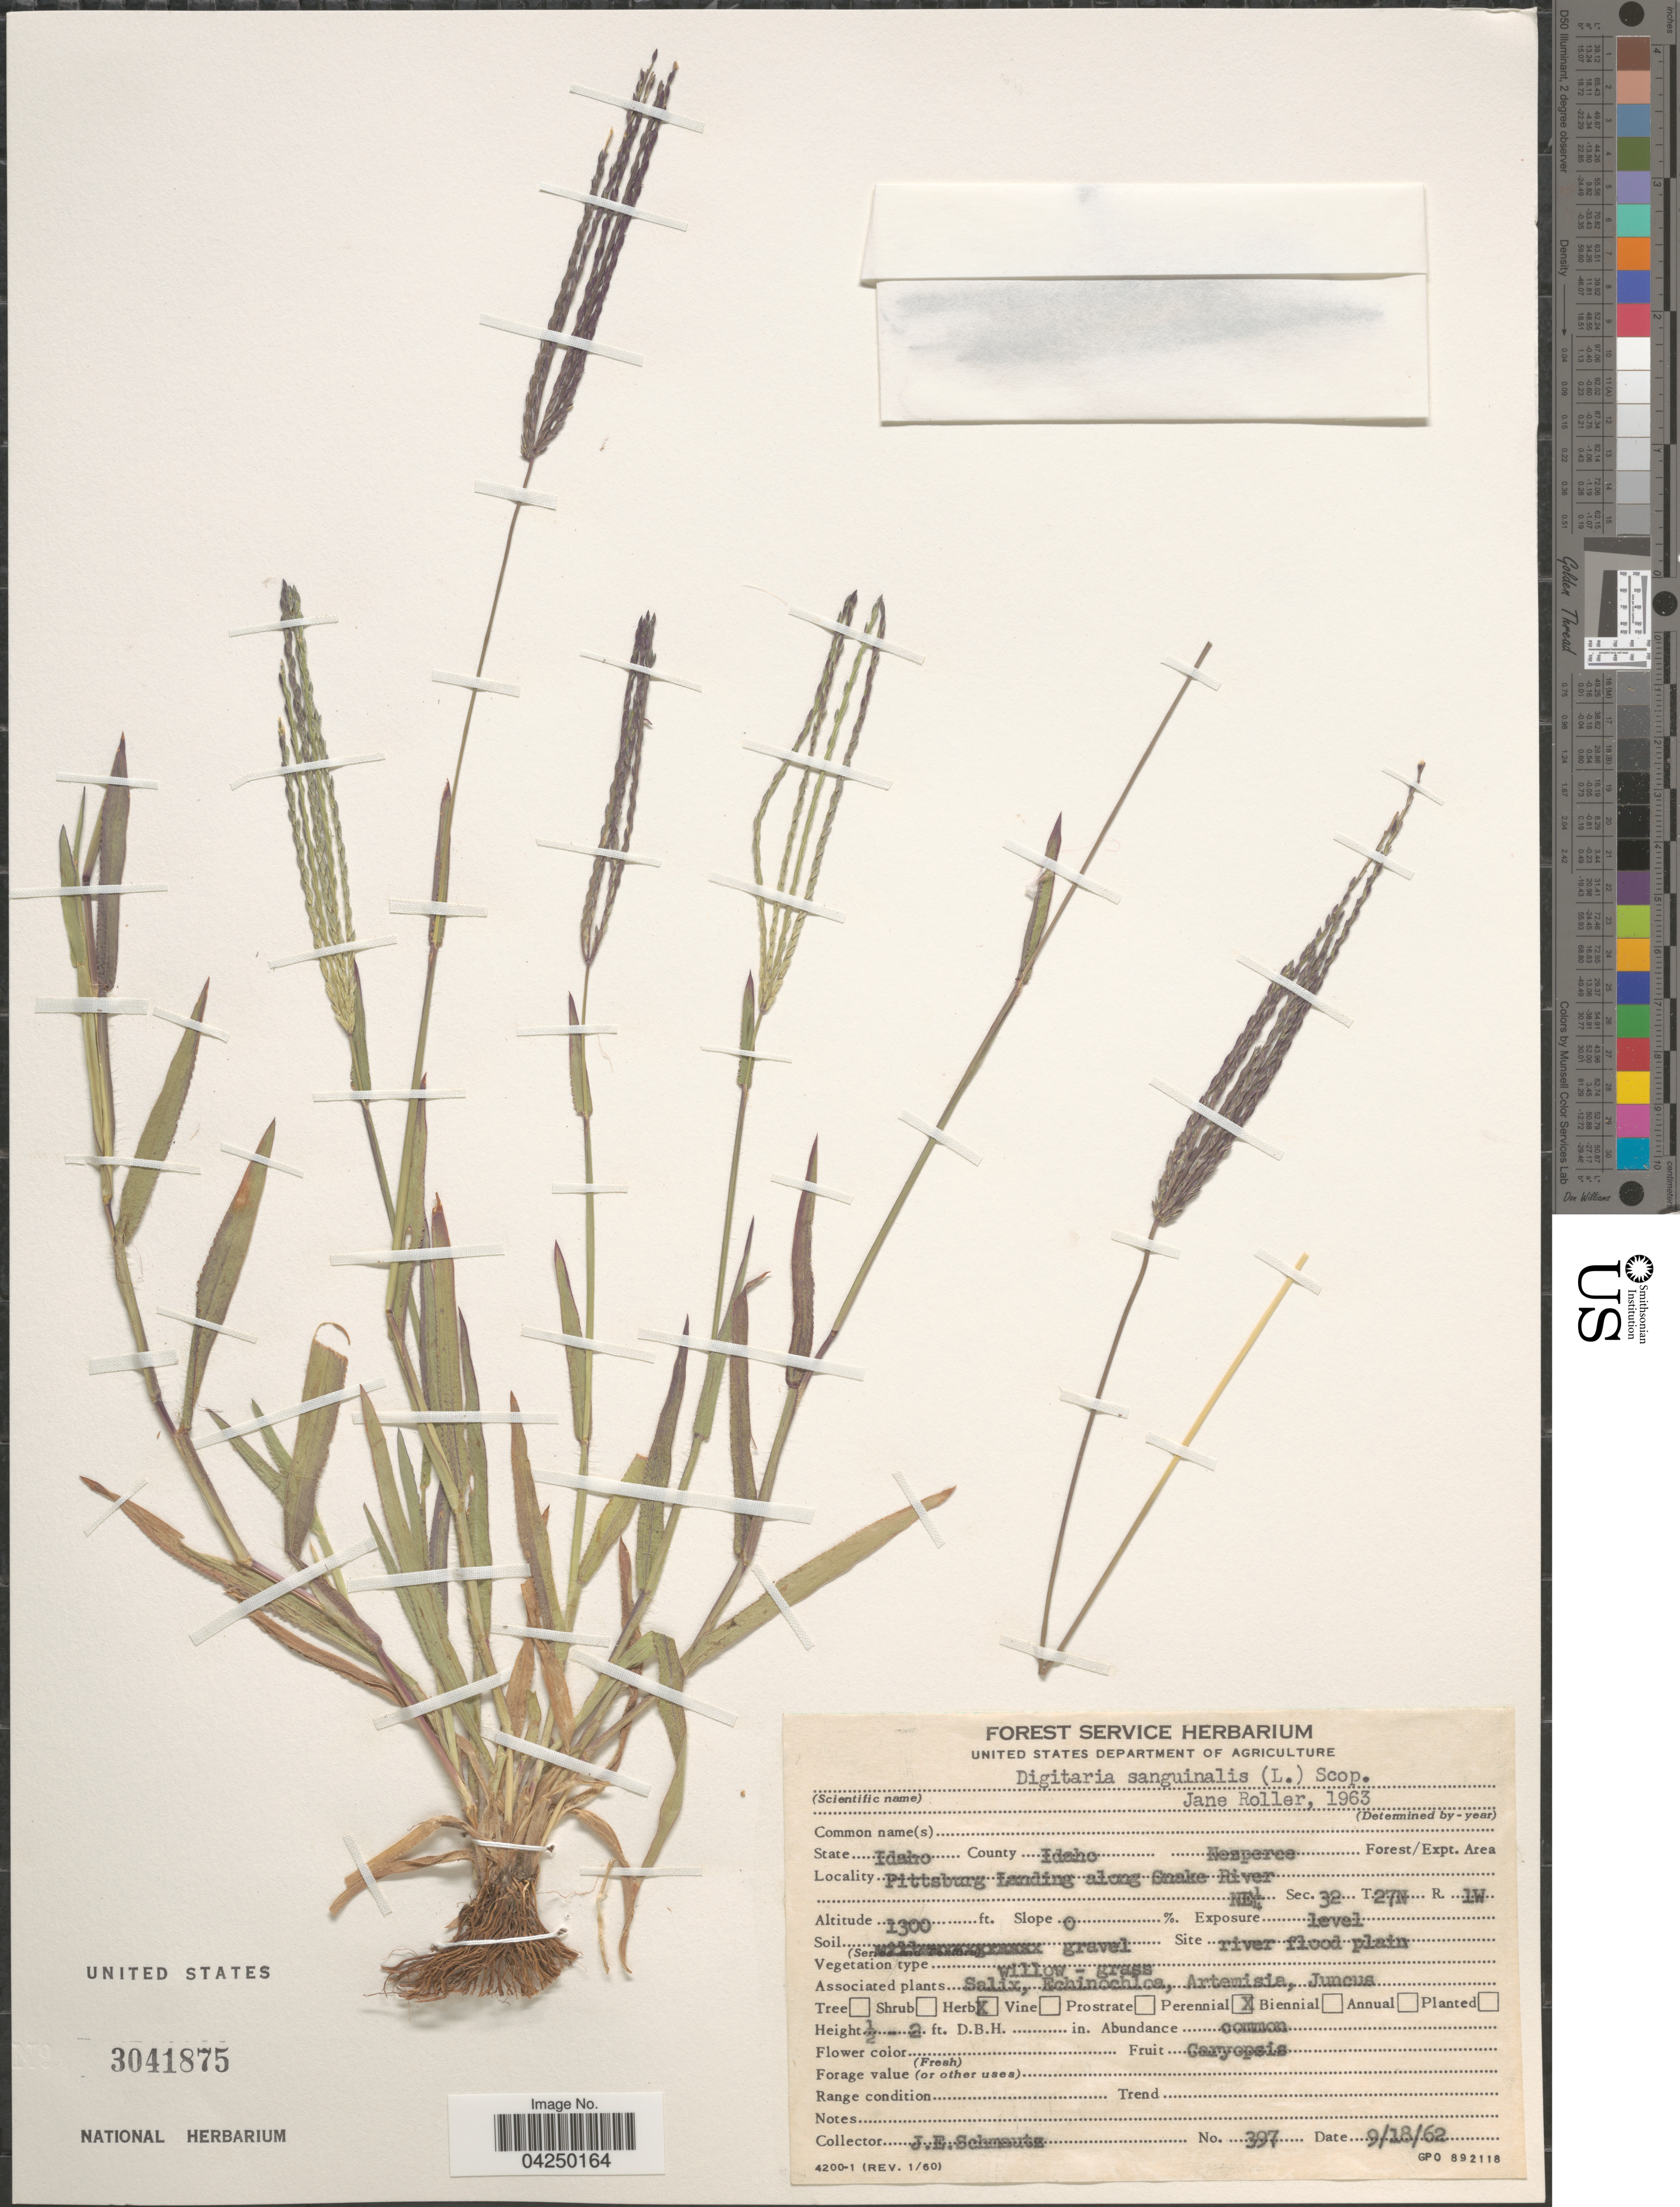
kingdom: Plantae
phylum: Tracheophyta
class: Liliopsida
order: Poales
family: Poaceae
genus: Digitaria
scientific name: Digitaria sanguinalis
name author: (L.) Scop.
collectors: J. Schmautz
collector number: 397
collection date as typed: Transcribed d/m/y: 18/9/62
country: United States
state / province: Idaho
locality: County Idaho. Nesperce Forest/Expt. Area. Pittsburg Landing along Snake River. NE¼ Sec.32 T27N R. 1W. Site river flood plain.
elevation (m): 396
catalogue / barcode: US 3041875